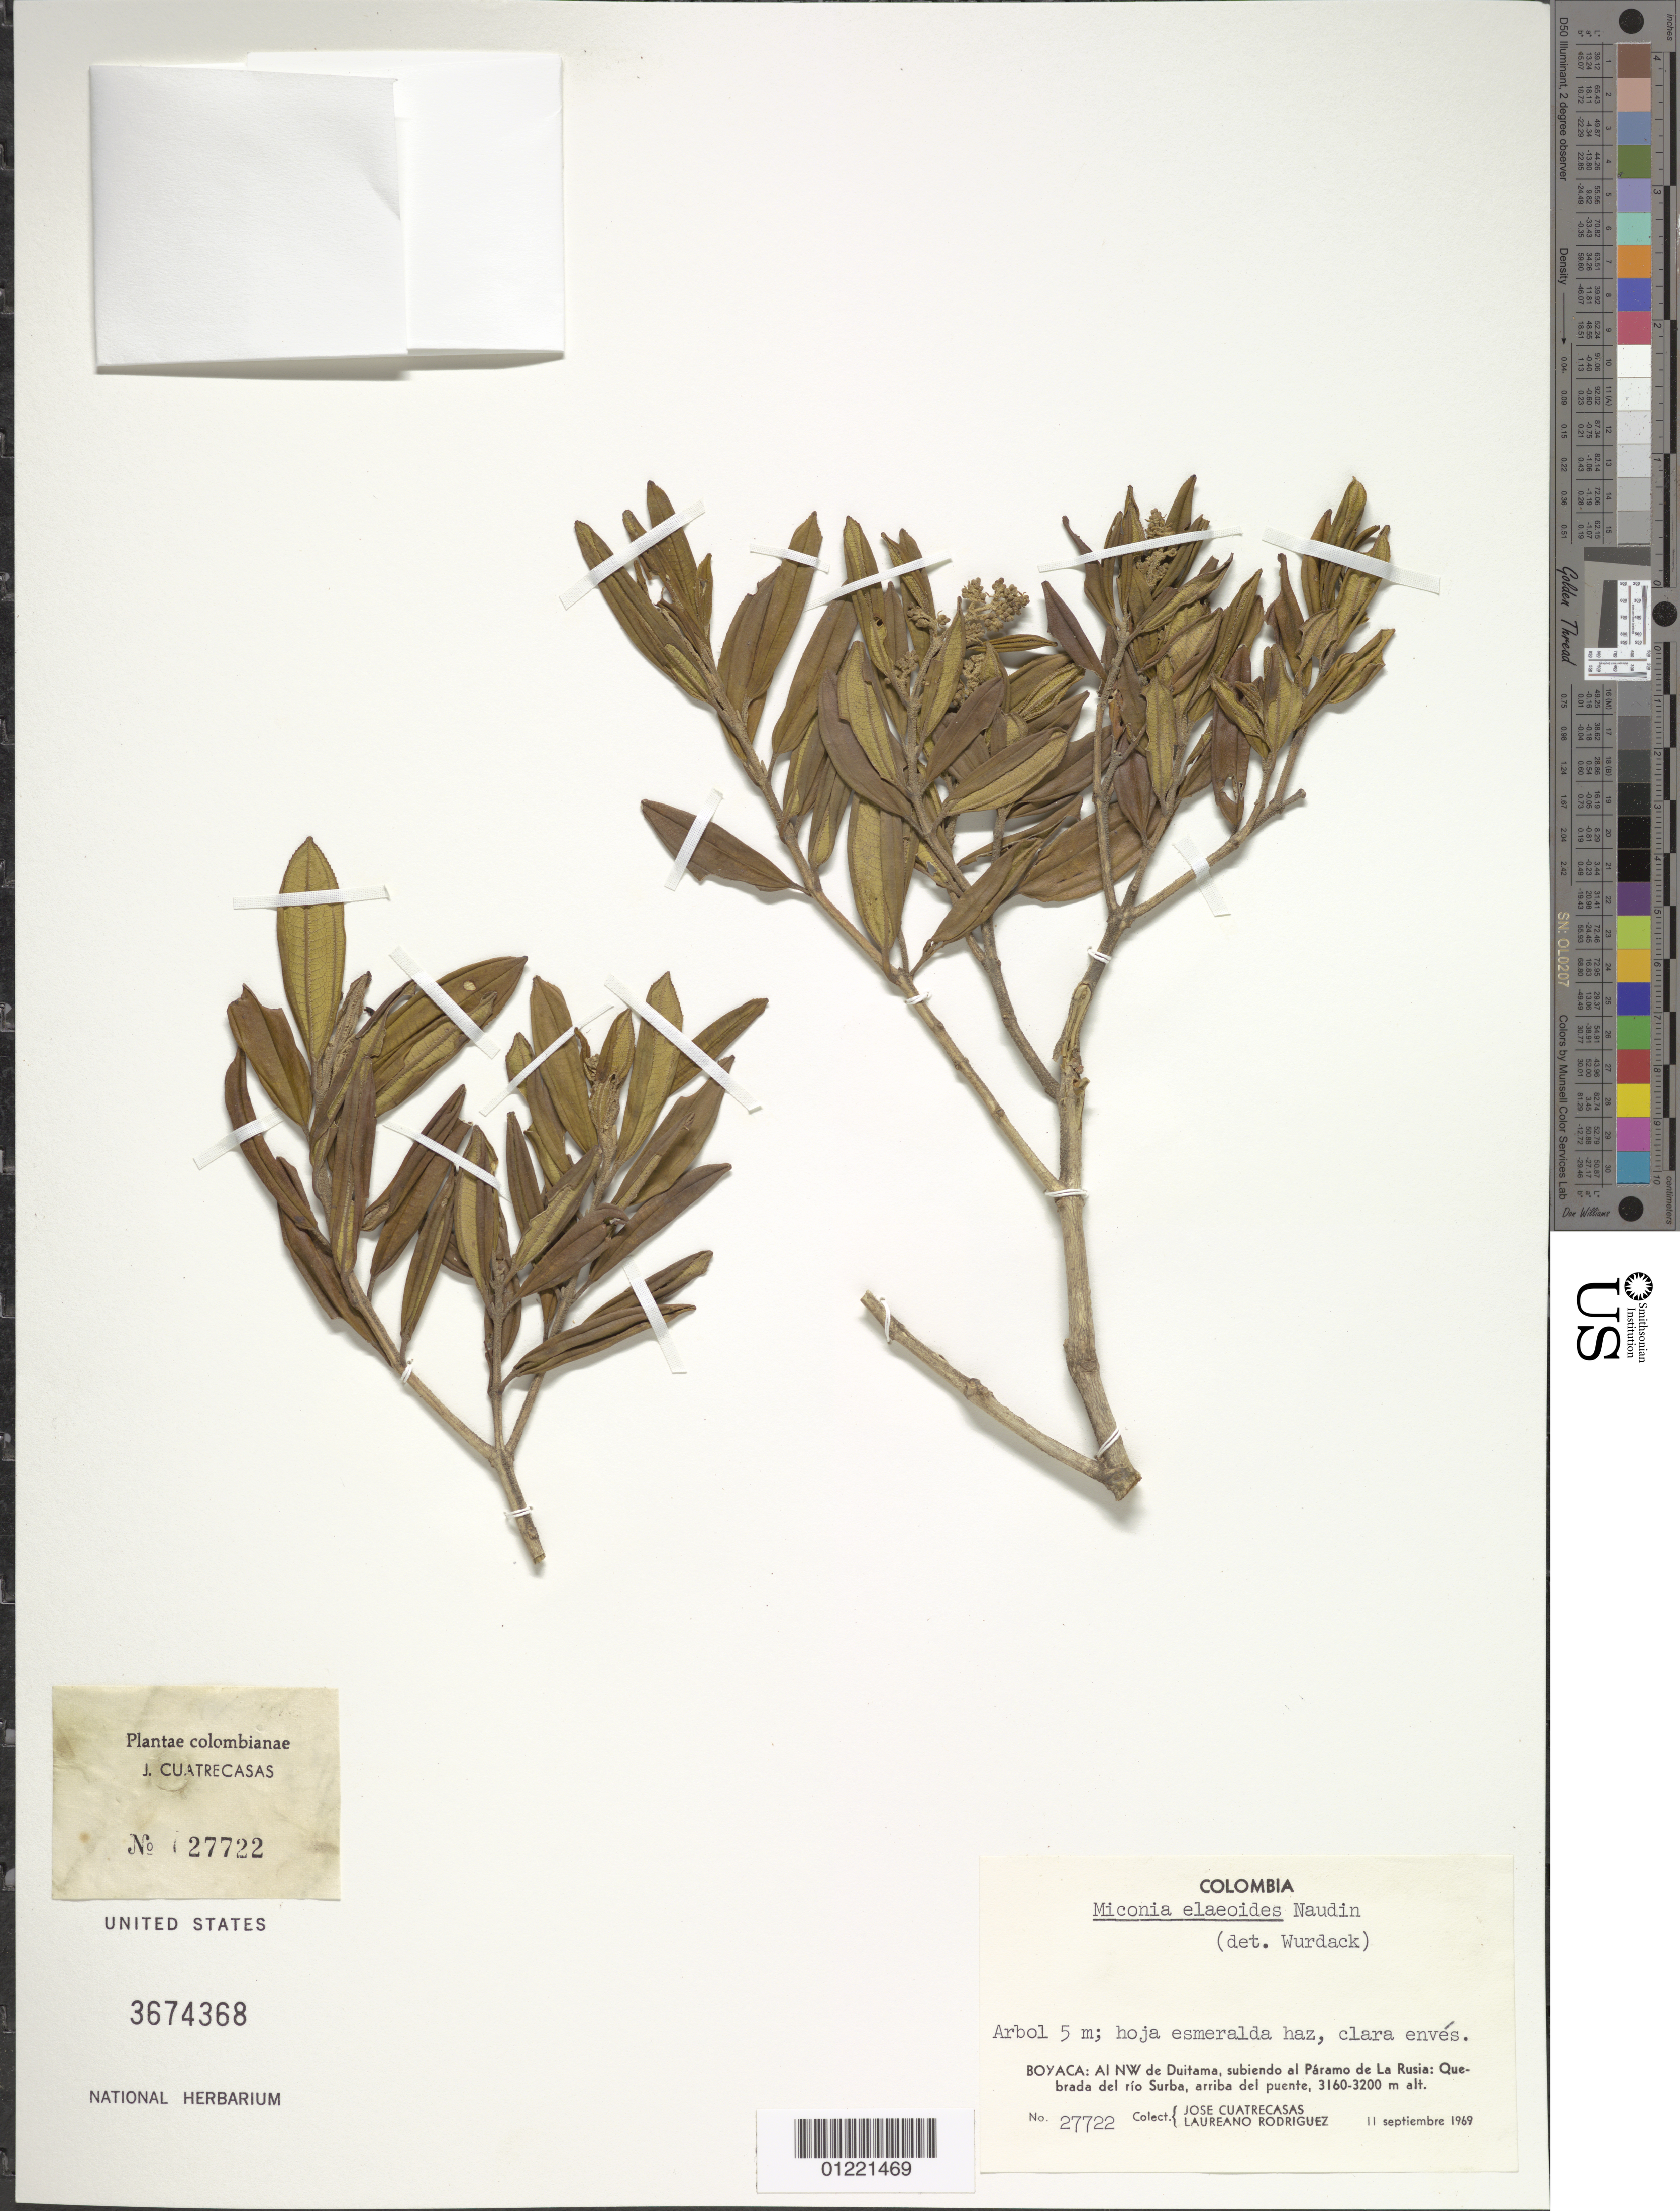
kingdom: Plantae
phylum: Tracheophyta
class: Magnoliopsida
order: Myrtales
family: Melastomataceae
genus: Miconia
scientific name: Miconia elaeoides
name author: Naudin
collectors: J. Cuatrecasas & L. Rodriguez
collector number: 27722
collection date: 1969-09-11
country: Colombia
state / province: Boyacá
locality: Al NW de Duitama, subiendo al Páramo de la Rusia: Quebrada del río Surba, arriba del puente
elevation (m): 3160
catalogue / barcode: US 3674368